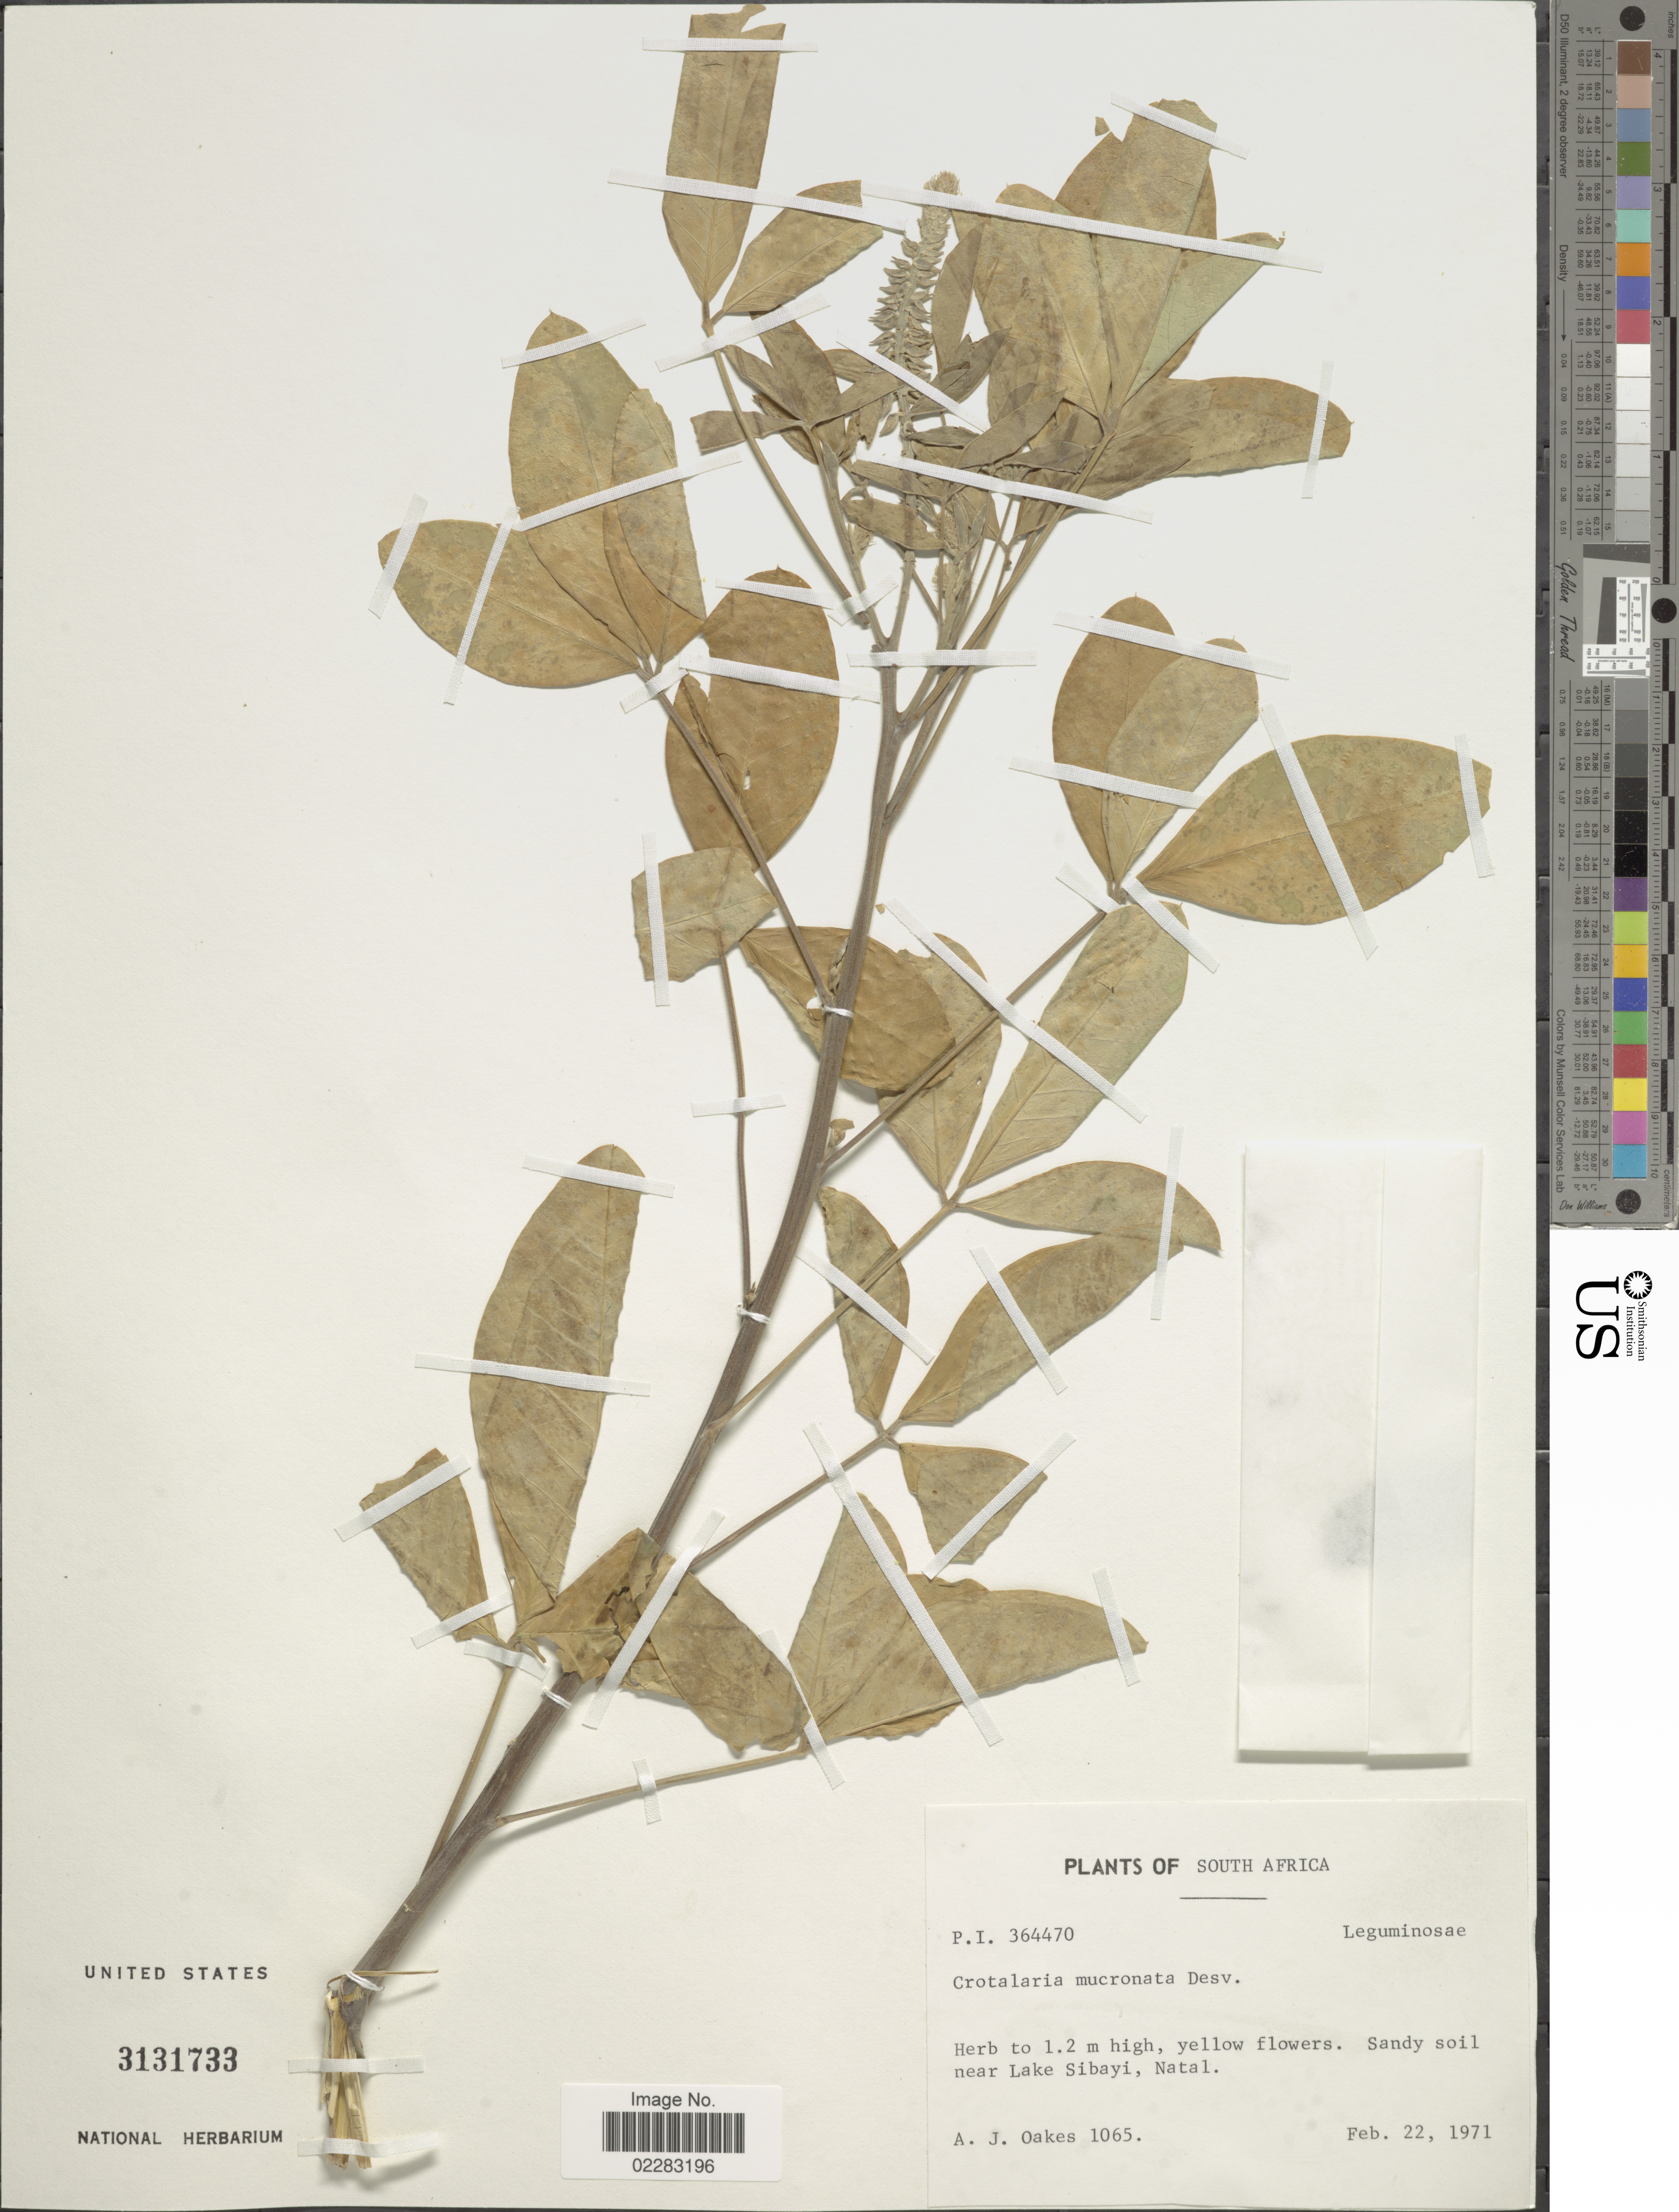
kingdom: Plantae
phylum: Tracheophyta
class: Magnoliopsida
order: Fabales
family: Fabaceae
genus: Crotalaria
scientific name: Crotalaria pallida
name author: Aiton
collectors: A. Oakes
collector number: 1065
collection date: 1971-02-22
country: South Africa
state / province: KwaZulu-Natal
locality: Near Lake Sibayi, Natal.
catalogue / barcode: US 3131733